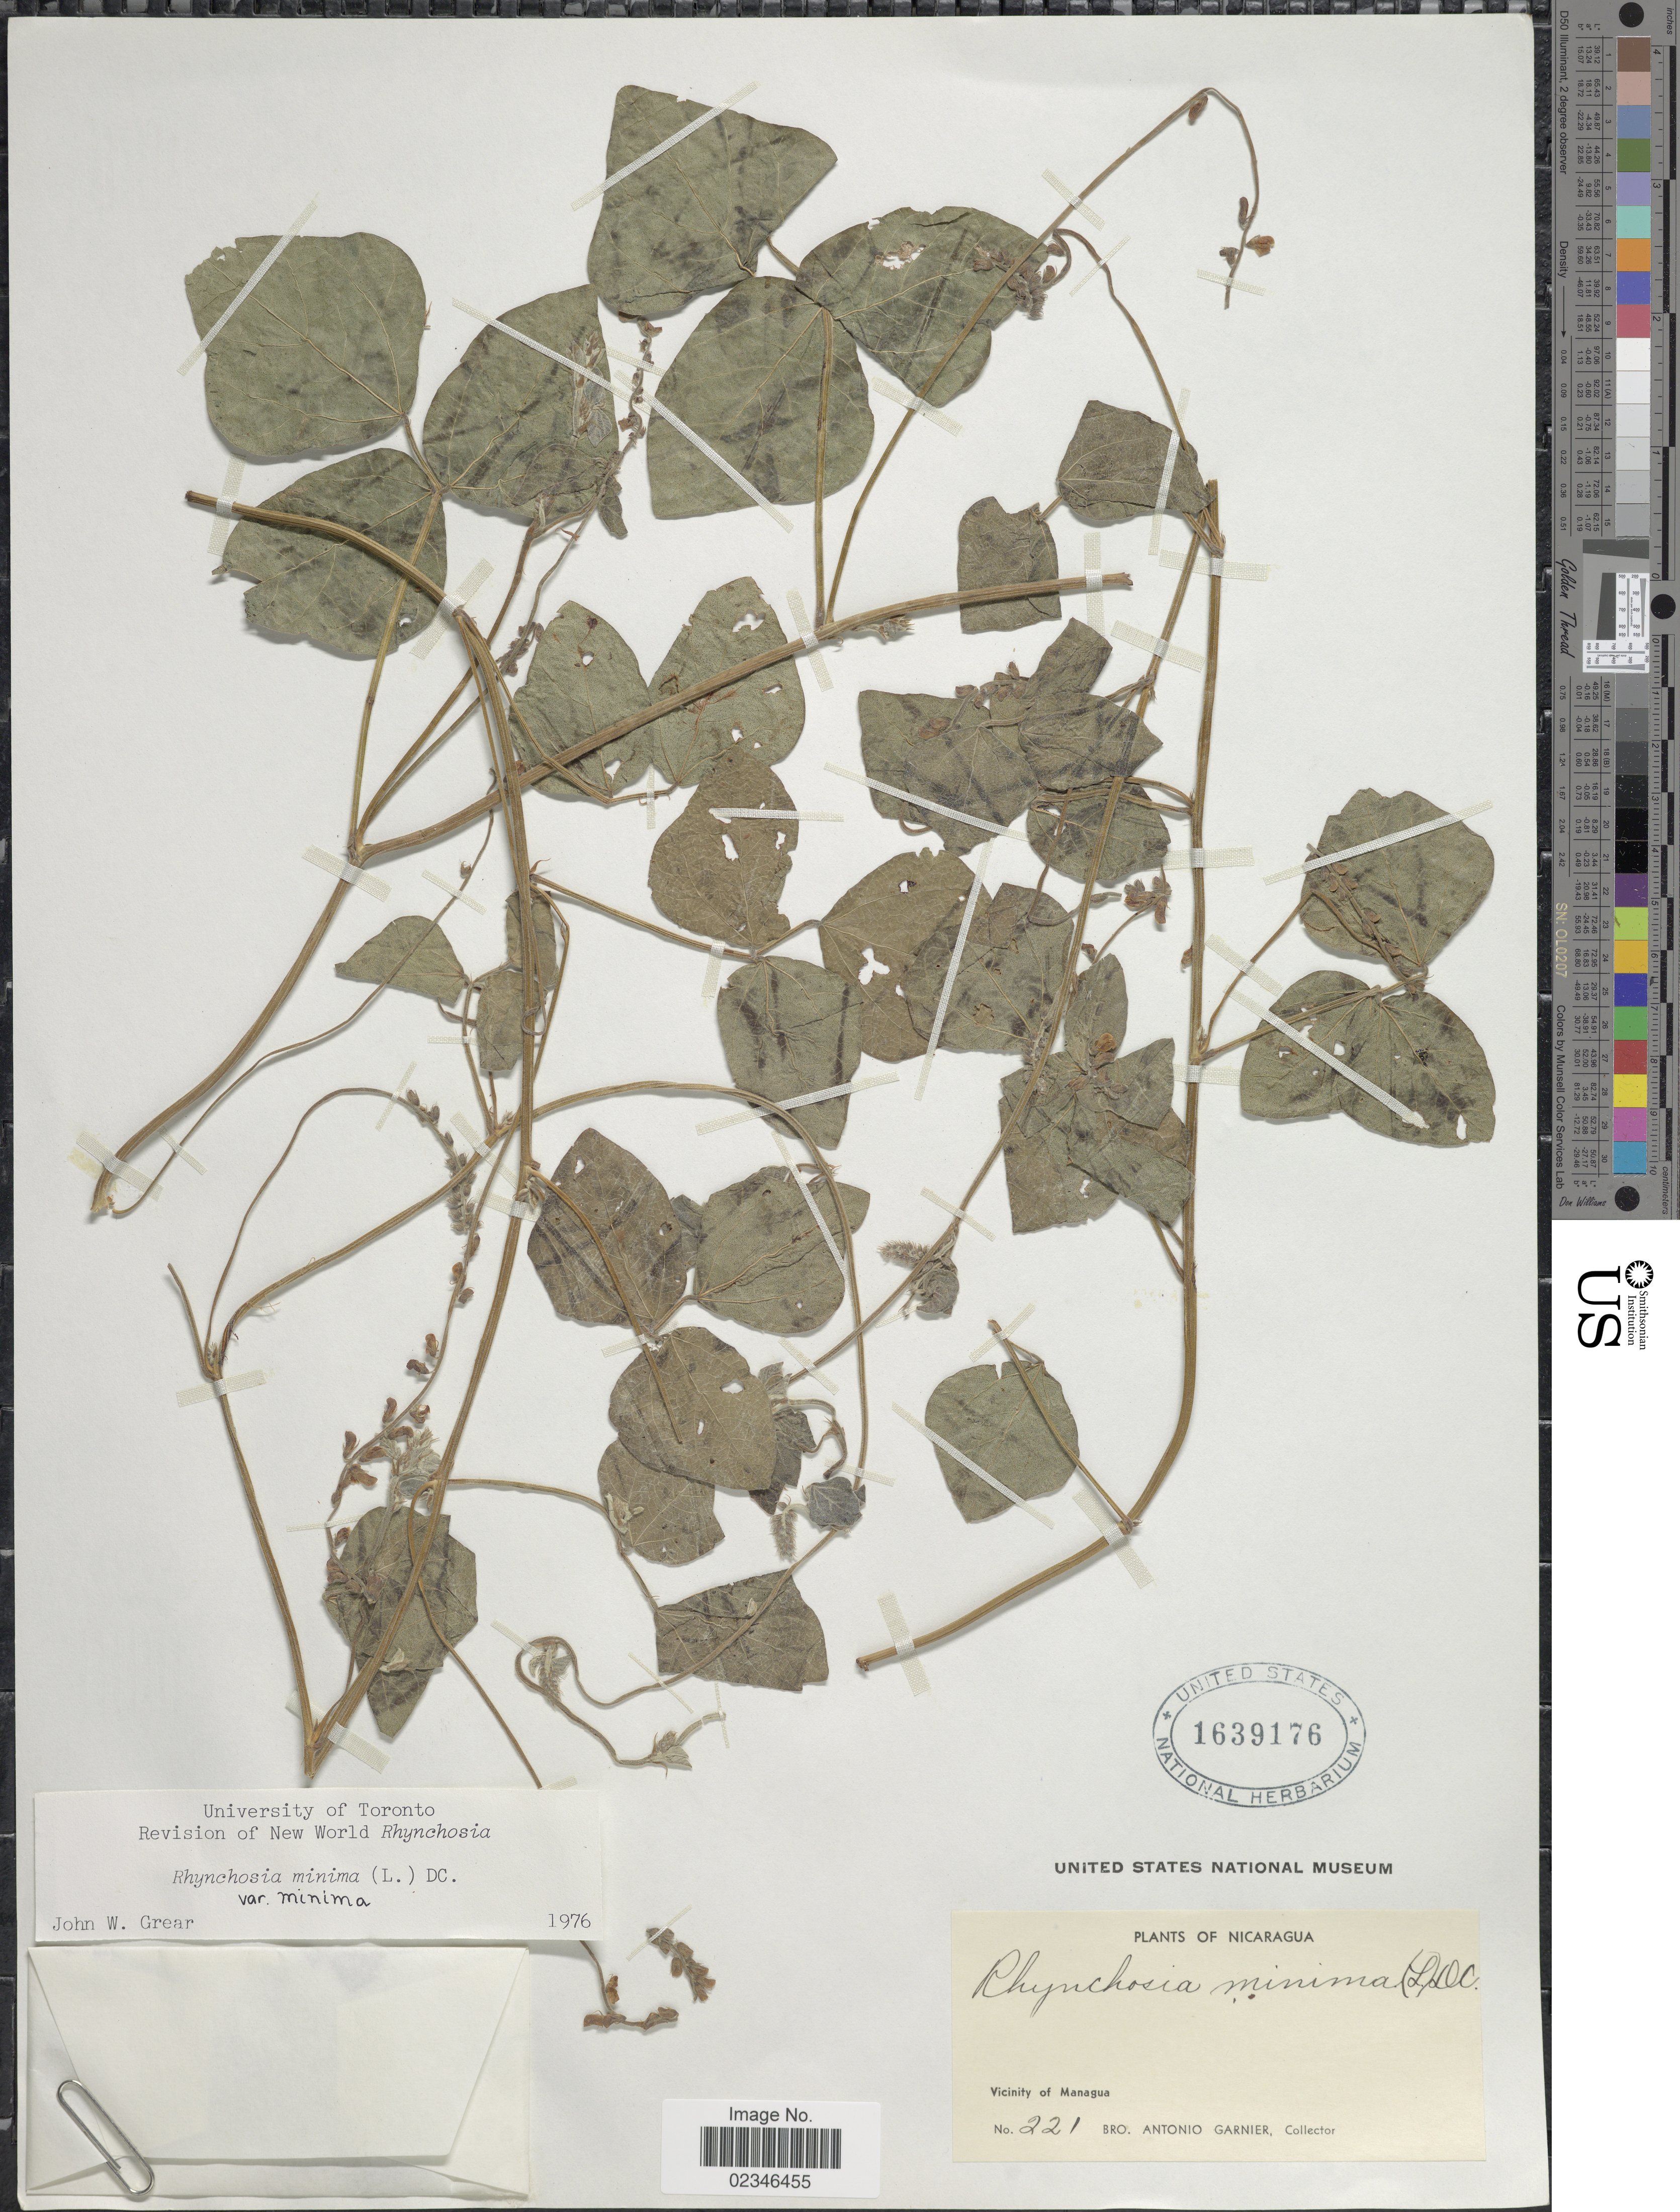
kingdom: Plantae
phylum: Tracheophyta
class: Magnoliopsida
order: Fabales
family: Fabaceae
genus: Rhynchosia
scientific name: Rhynchosia minima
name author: (L.) DC.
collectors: Bro. A. Garnier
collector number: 221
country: Nicaragua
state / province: Managua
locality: Vicinity of Managua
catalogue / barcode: US 1639176